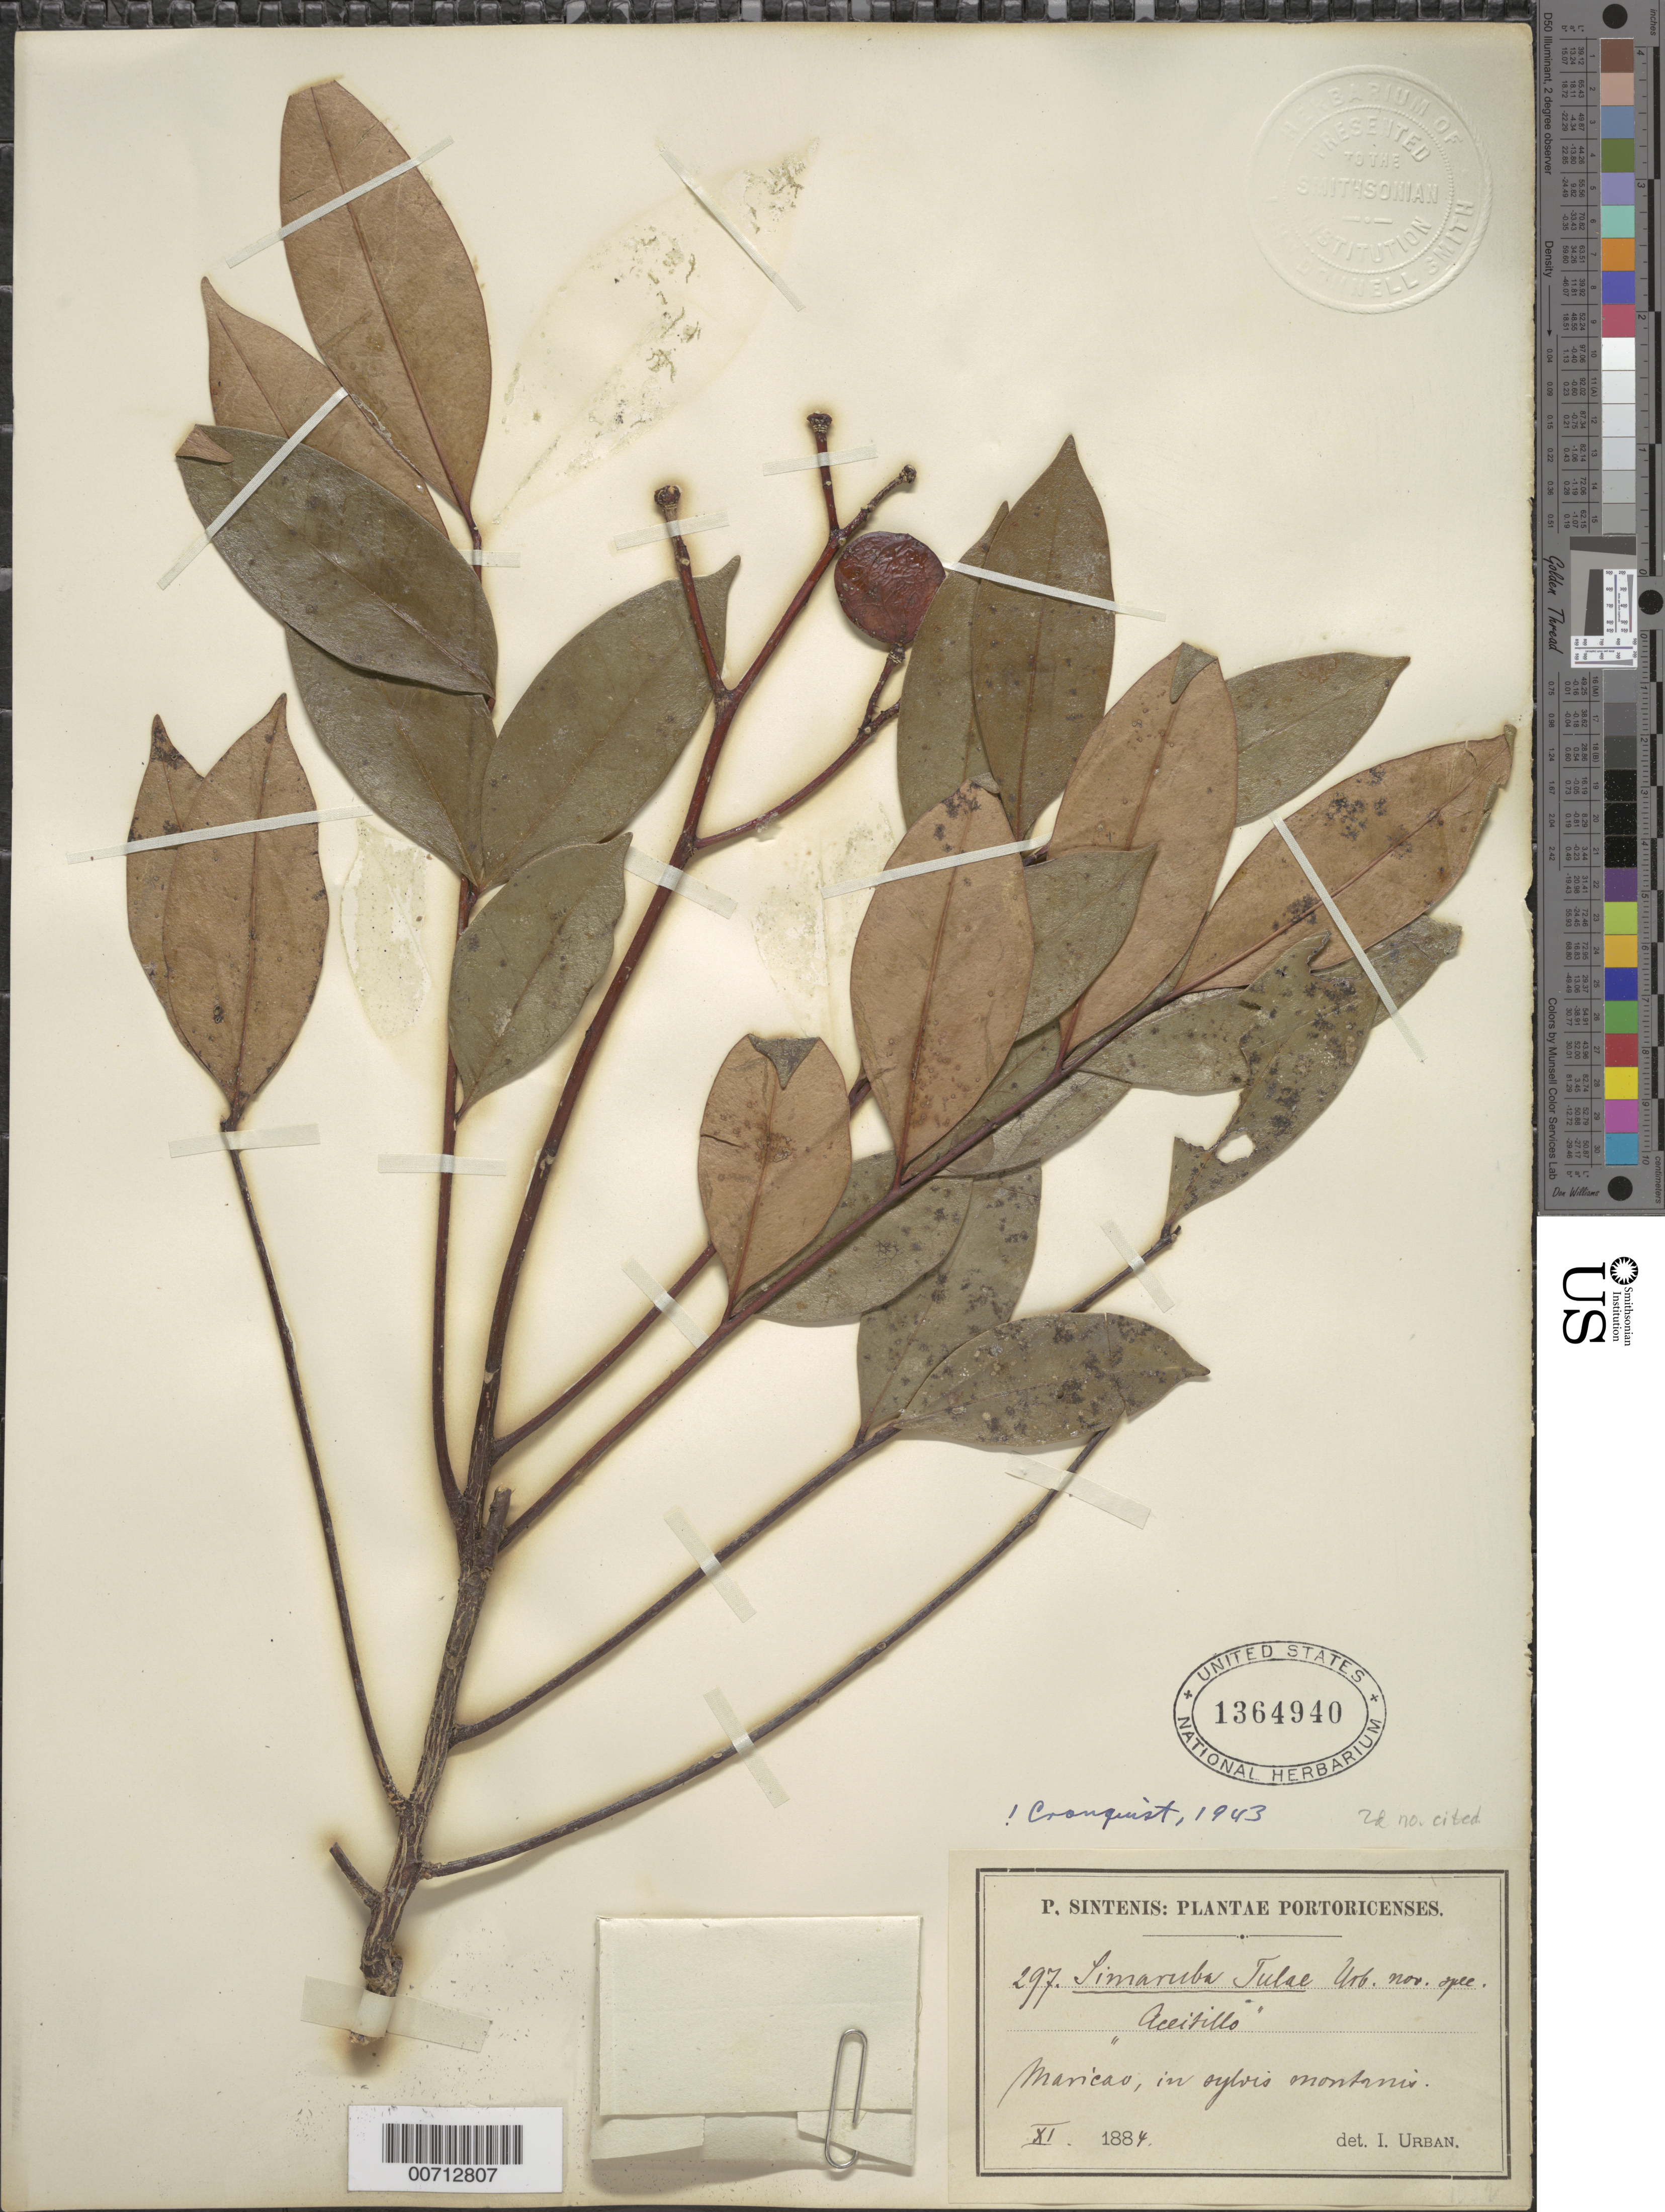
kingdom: Plantae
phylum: Tracheophyta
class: Magnoliopsida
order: Sapindales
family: Simaroubaceae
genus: Simarouba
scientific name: Simarouba tulae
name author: Urb.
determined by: Urban, Ignatz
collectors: P. Sintenis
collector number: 297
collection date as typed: Nov 1884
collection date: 1884-11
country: Puerto Rico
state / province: Maricao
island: Greater Antilles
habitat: In sylvis montanis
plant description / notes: Common name: Aceitillo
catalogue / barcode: US 1361129